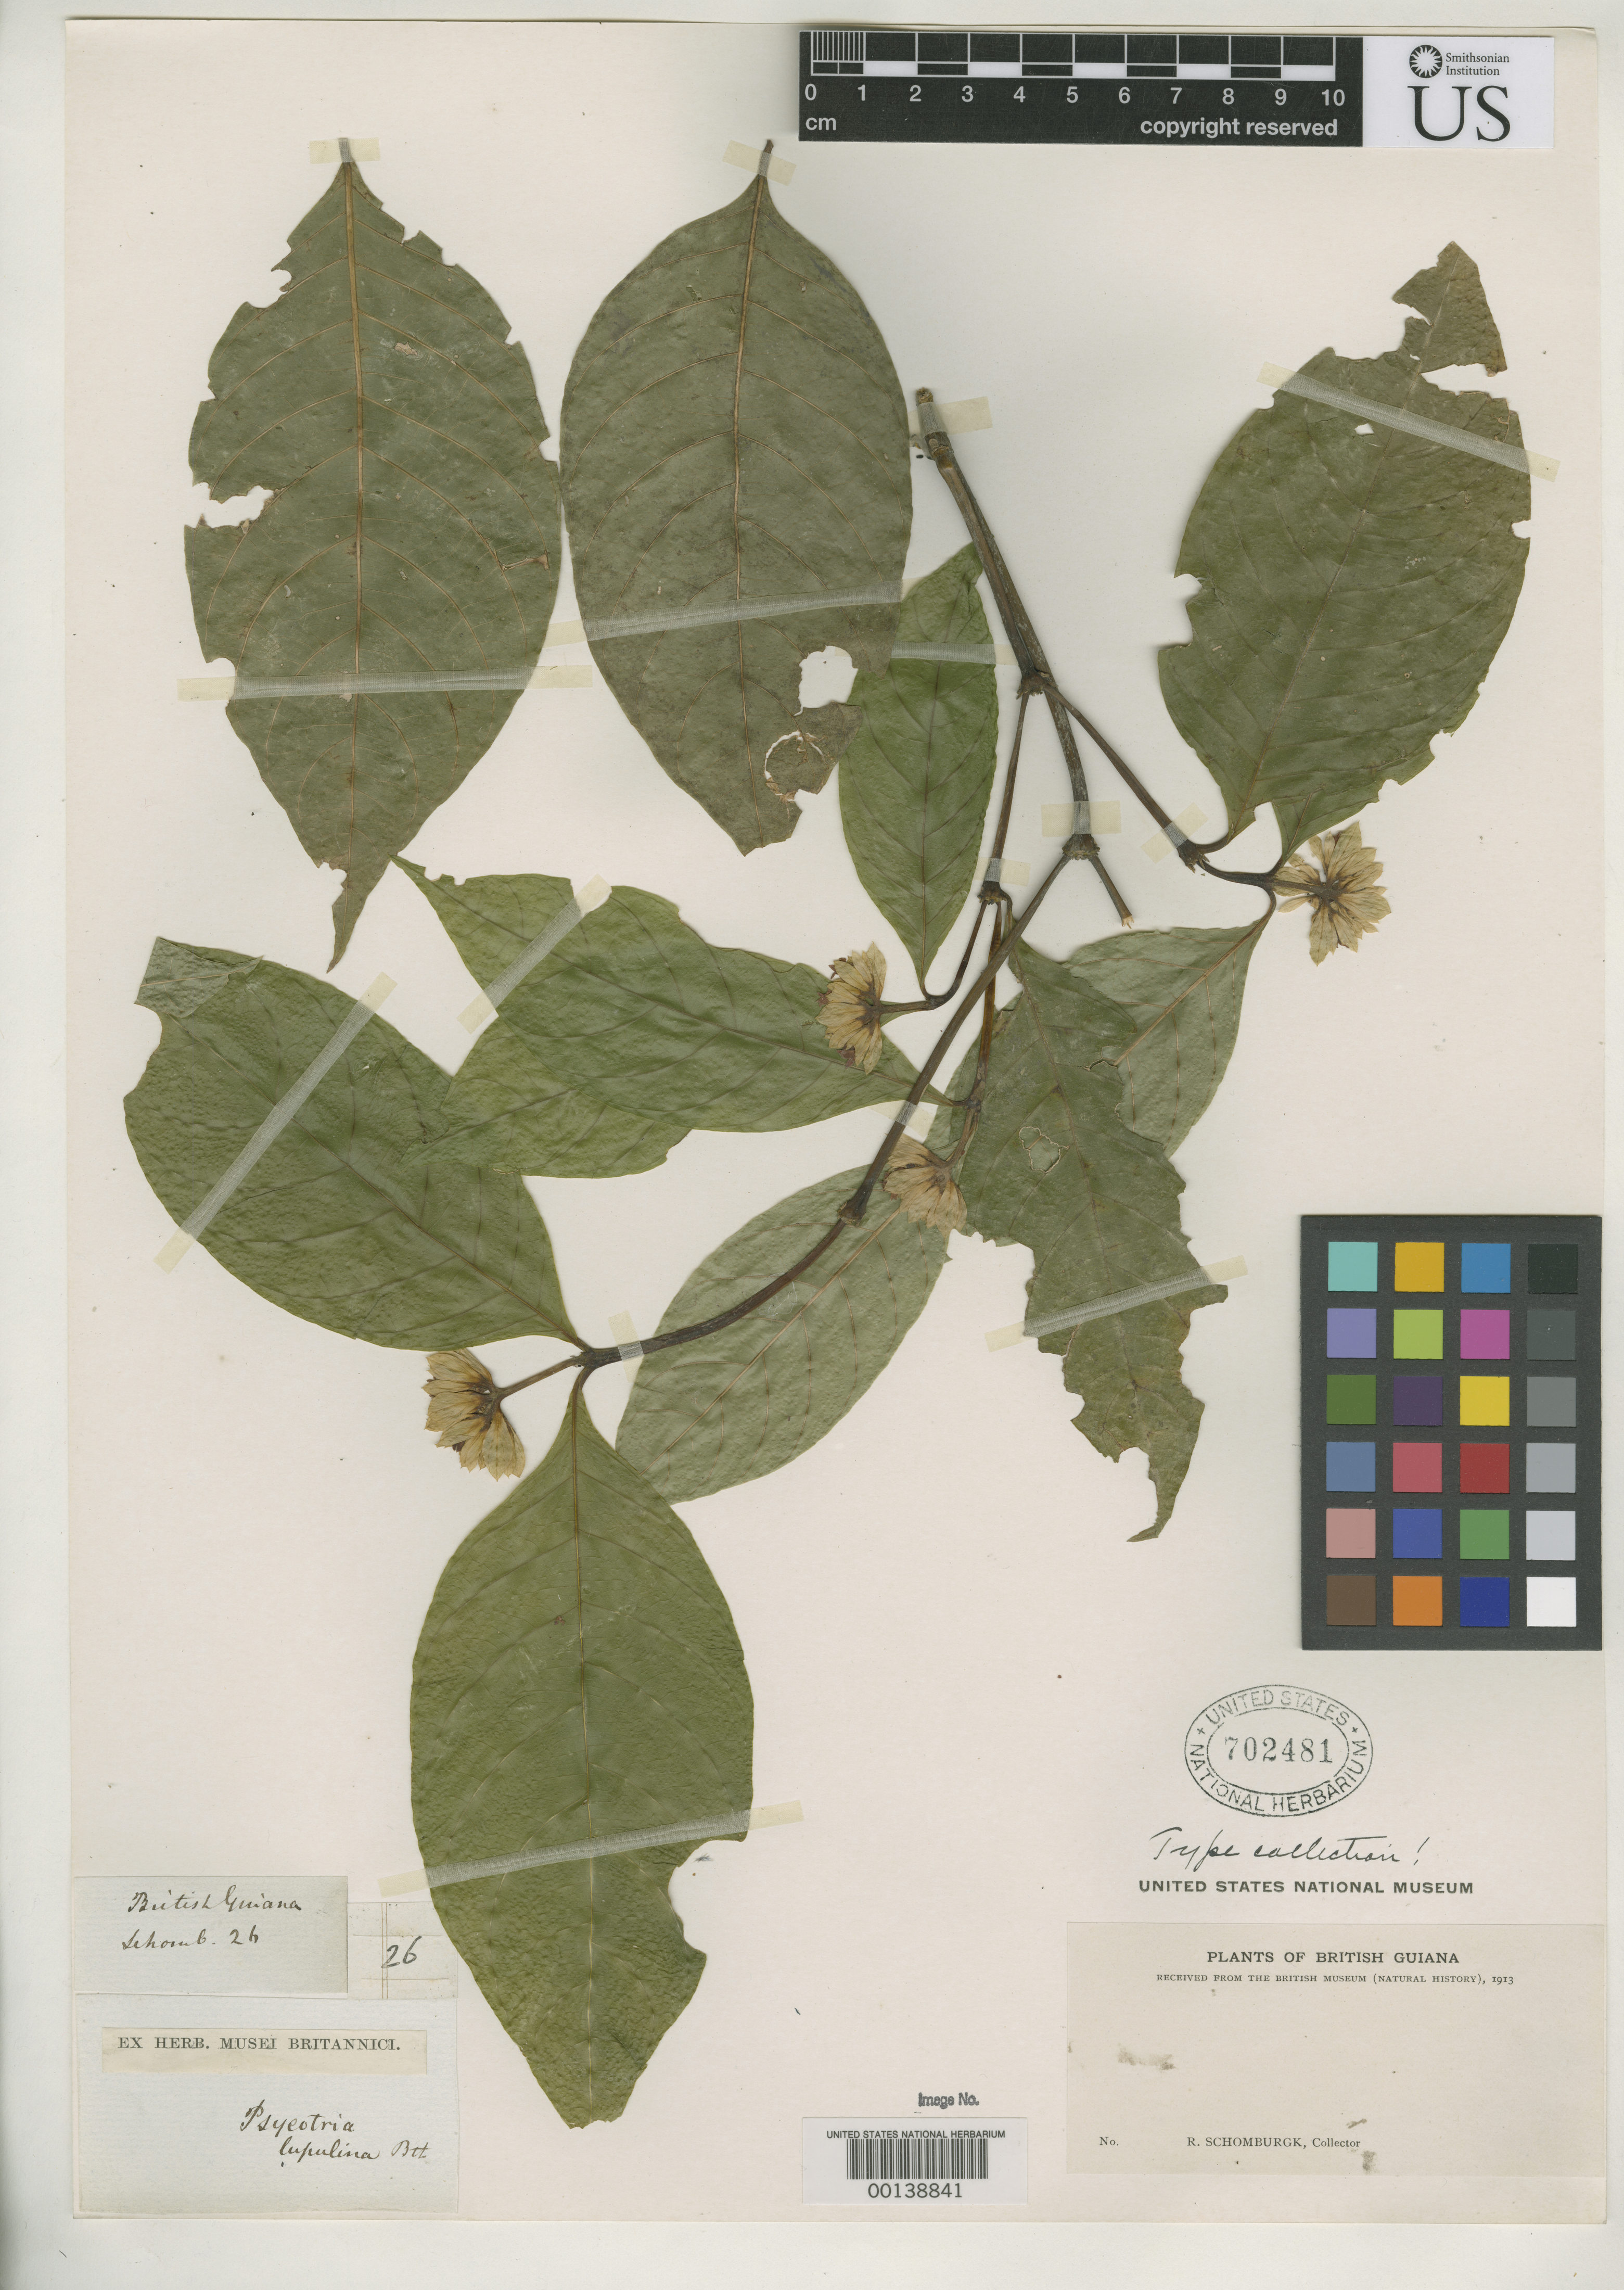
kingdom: Plantae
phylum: Tracheophyta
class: Magnoliopsida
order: Gentianales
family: Rubiaceae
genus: Psychotria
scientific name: Psychotria lupulina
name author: Benth.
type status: Isolectotype; Type Collection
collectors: M. R. Schomburgk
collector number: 26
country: Guyana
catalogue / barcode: US 702481